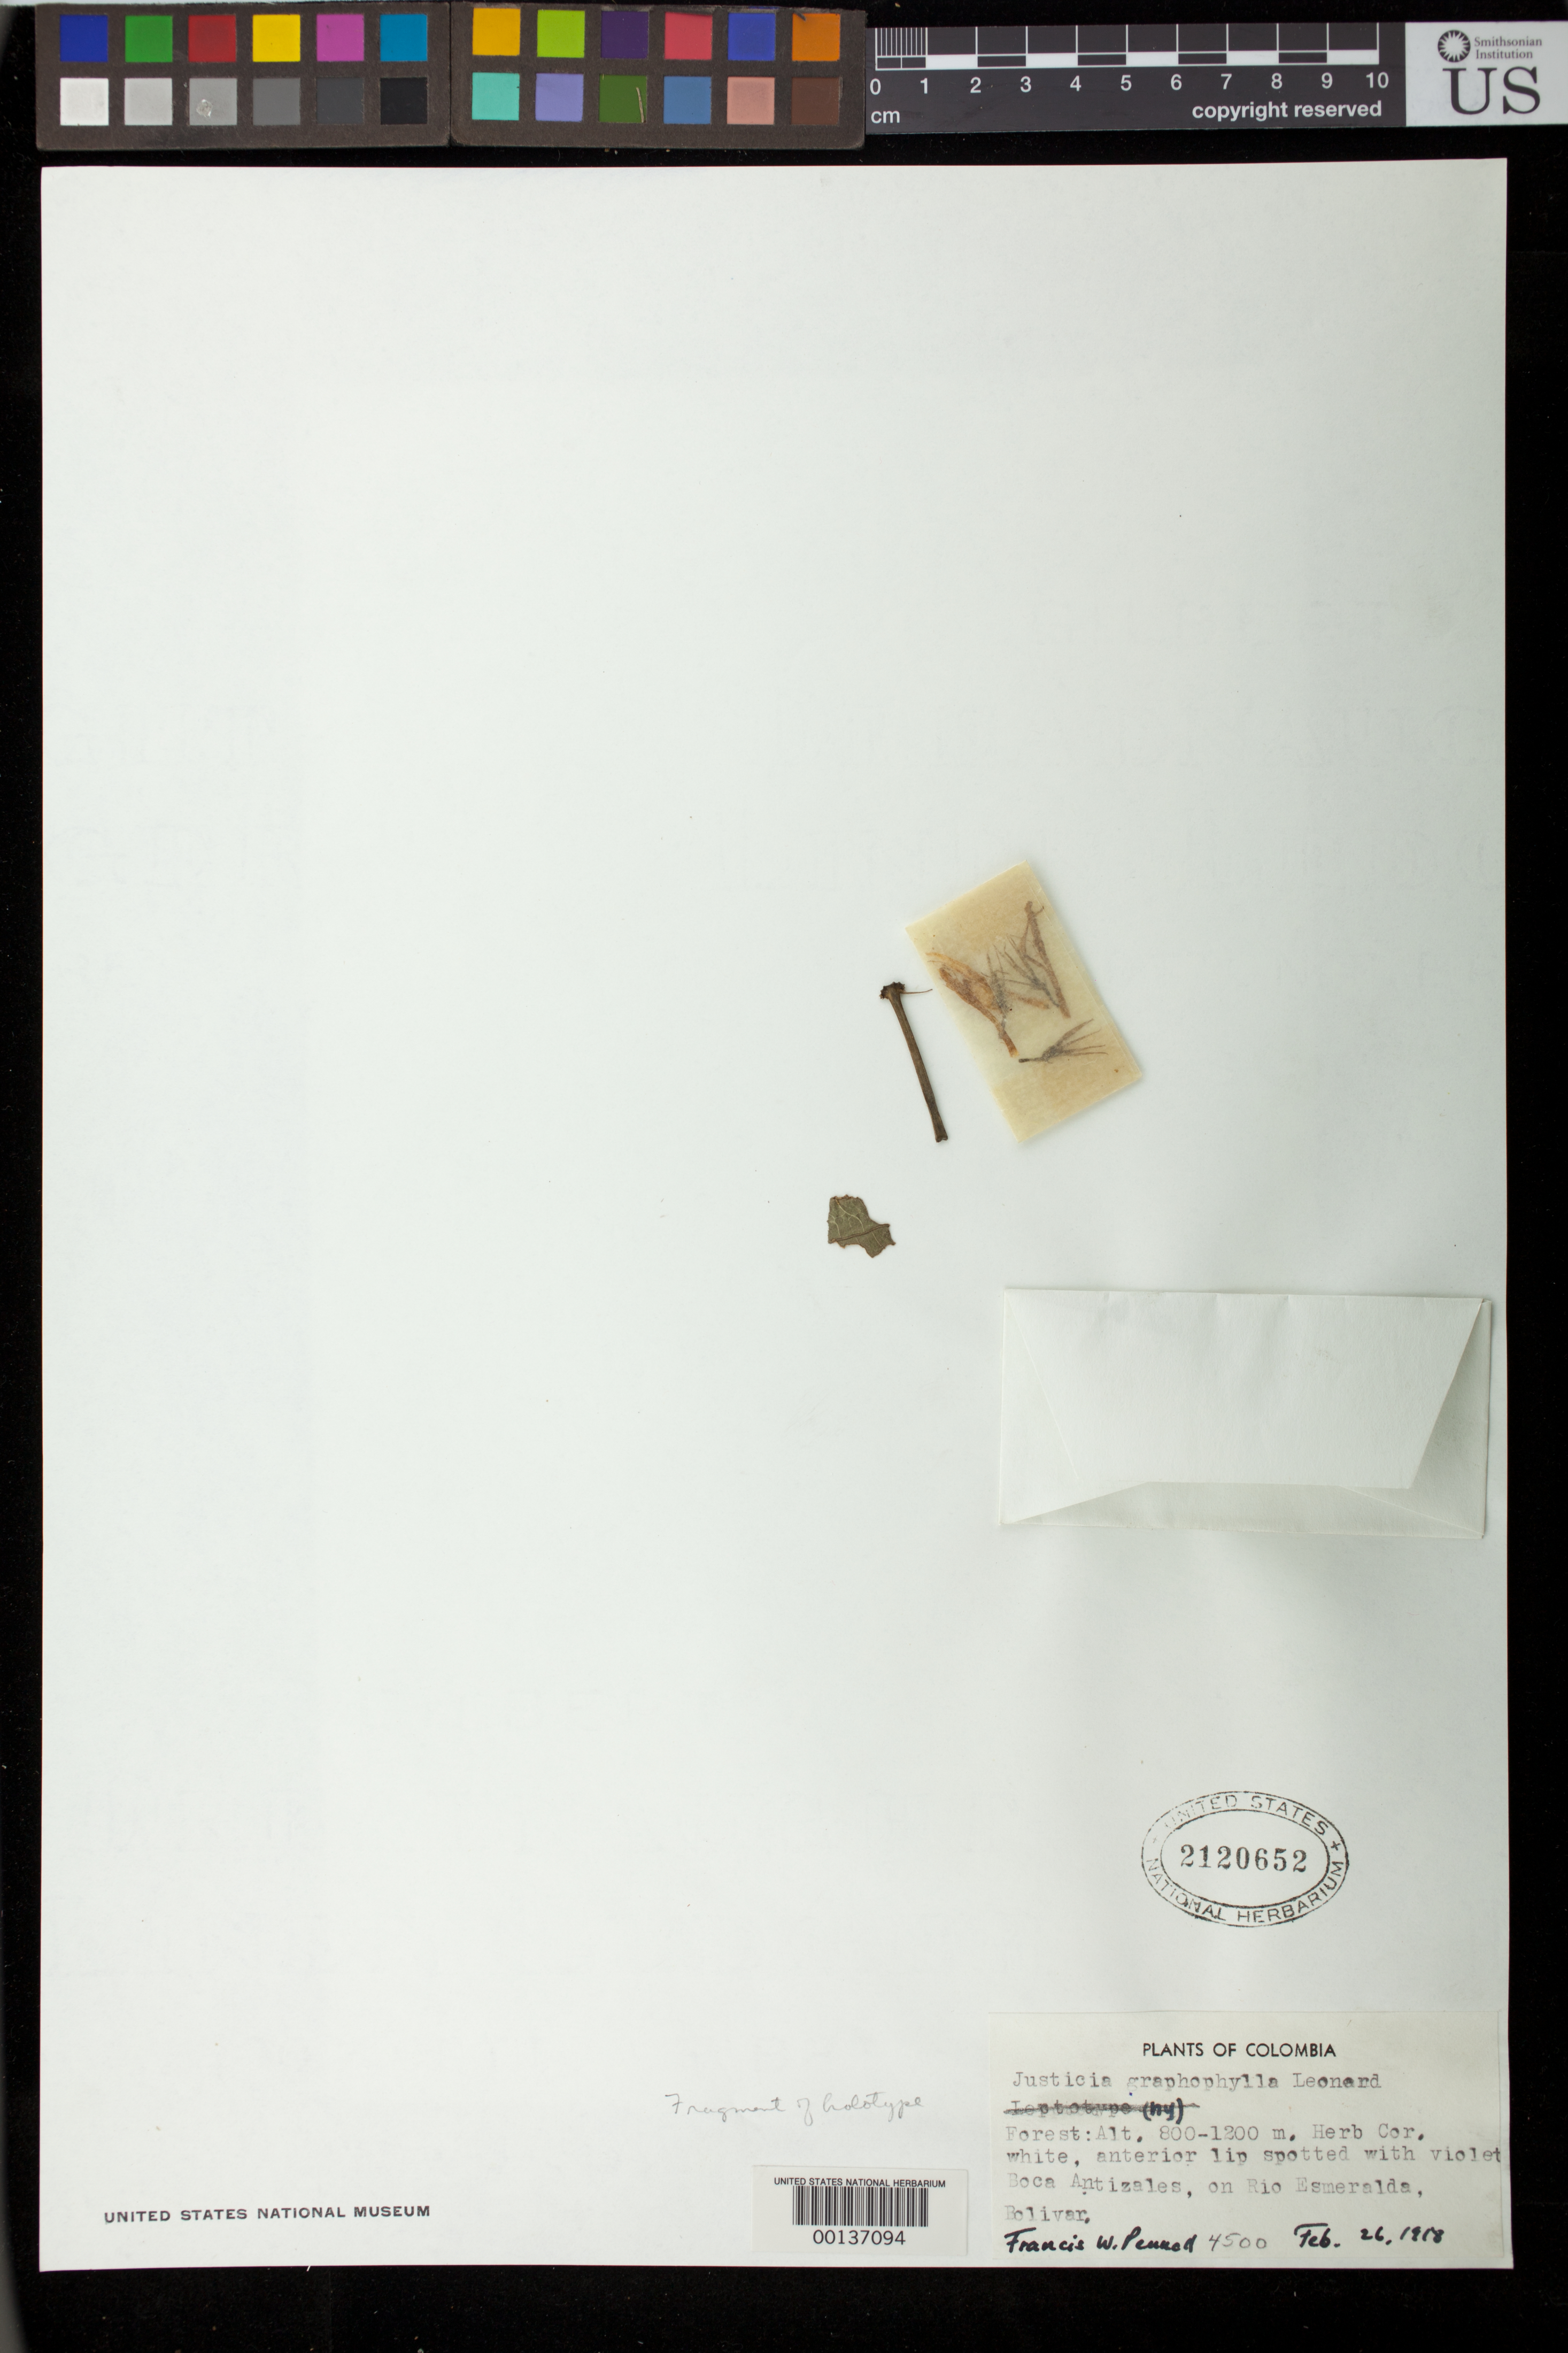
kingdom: Plantae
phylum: Tracheophyta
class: Magnoliopsida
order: Lamiales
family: Acanthaceae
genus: Justicia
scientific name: Justicia graphophylla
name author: Leonard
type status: Isotype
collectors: F. W. Pennell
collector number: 4500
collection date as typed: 26 Feb 1918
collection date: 1918-02-26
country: Colombia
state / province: Bolívar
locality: Boca Antizales, on Rio Esmeralda.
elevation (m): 800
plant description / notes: Fragmentary material of type specimen ex herb. NY.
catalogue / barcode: US 2120652